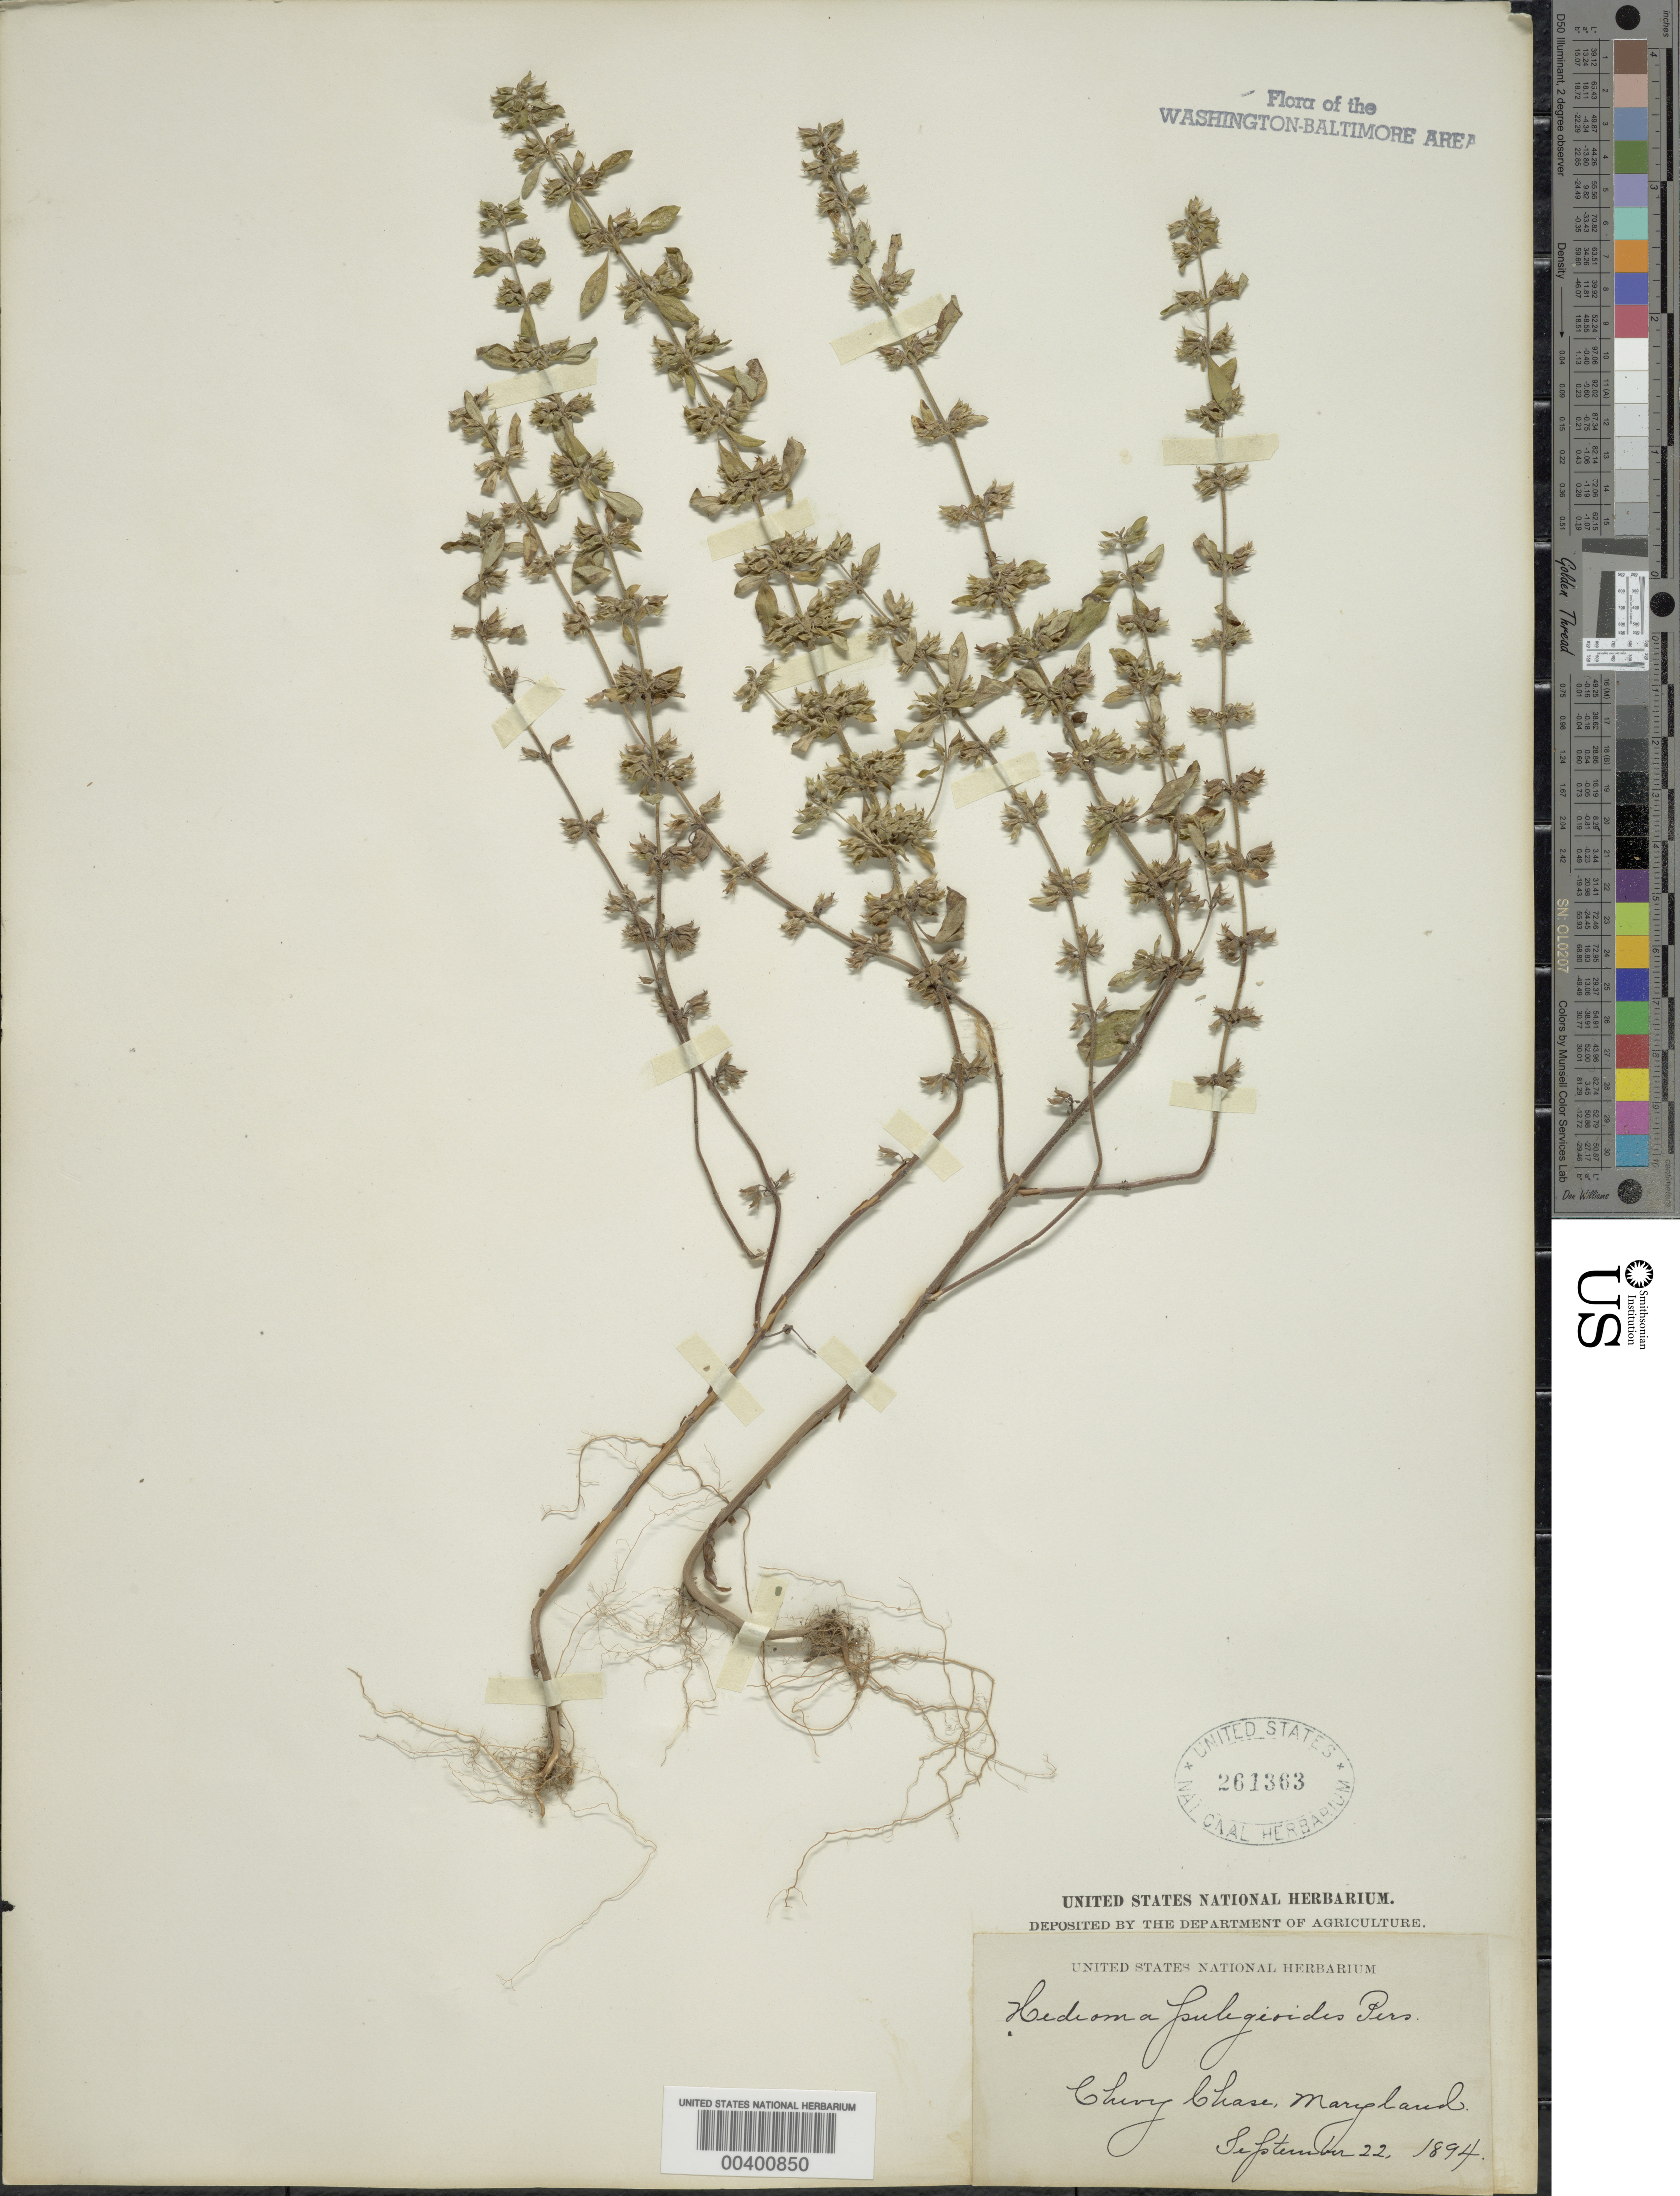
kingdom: Plantae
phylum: Tracheophyta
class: Magnoliopsida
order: Lamiales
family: Lamiaceae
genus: Hedeoma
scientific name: Hedeoma pulegioides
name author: (L.) Pers.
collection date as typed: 22 Sep 1894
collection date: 1894-09-22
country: United States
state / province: Maryland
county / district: Montgomery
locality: Chevy Chase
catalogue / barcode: US 261363